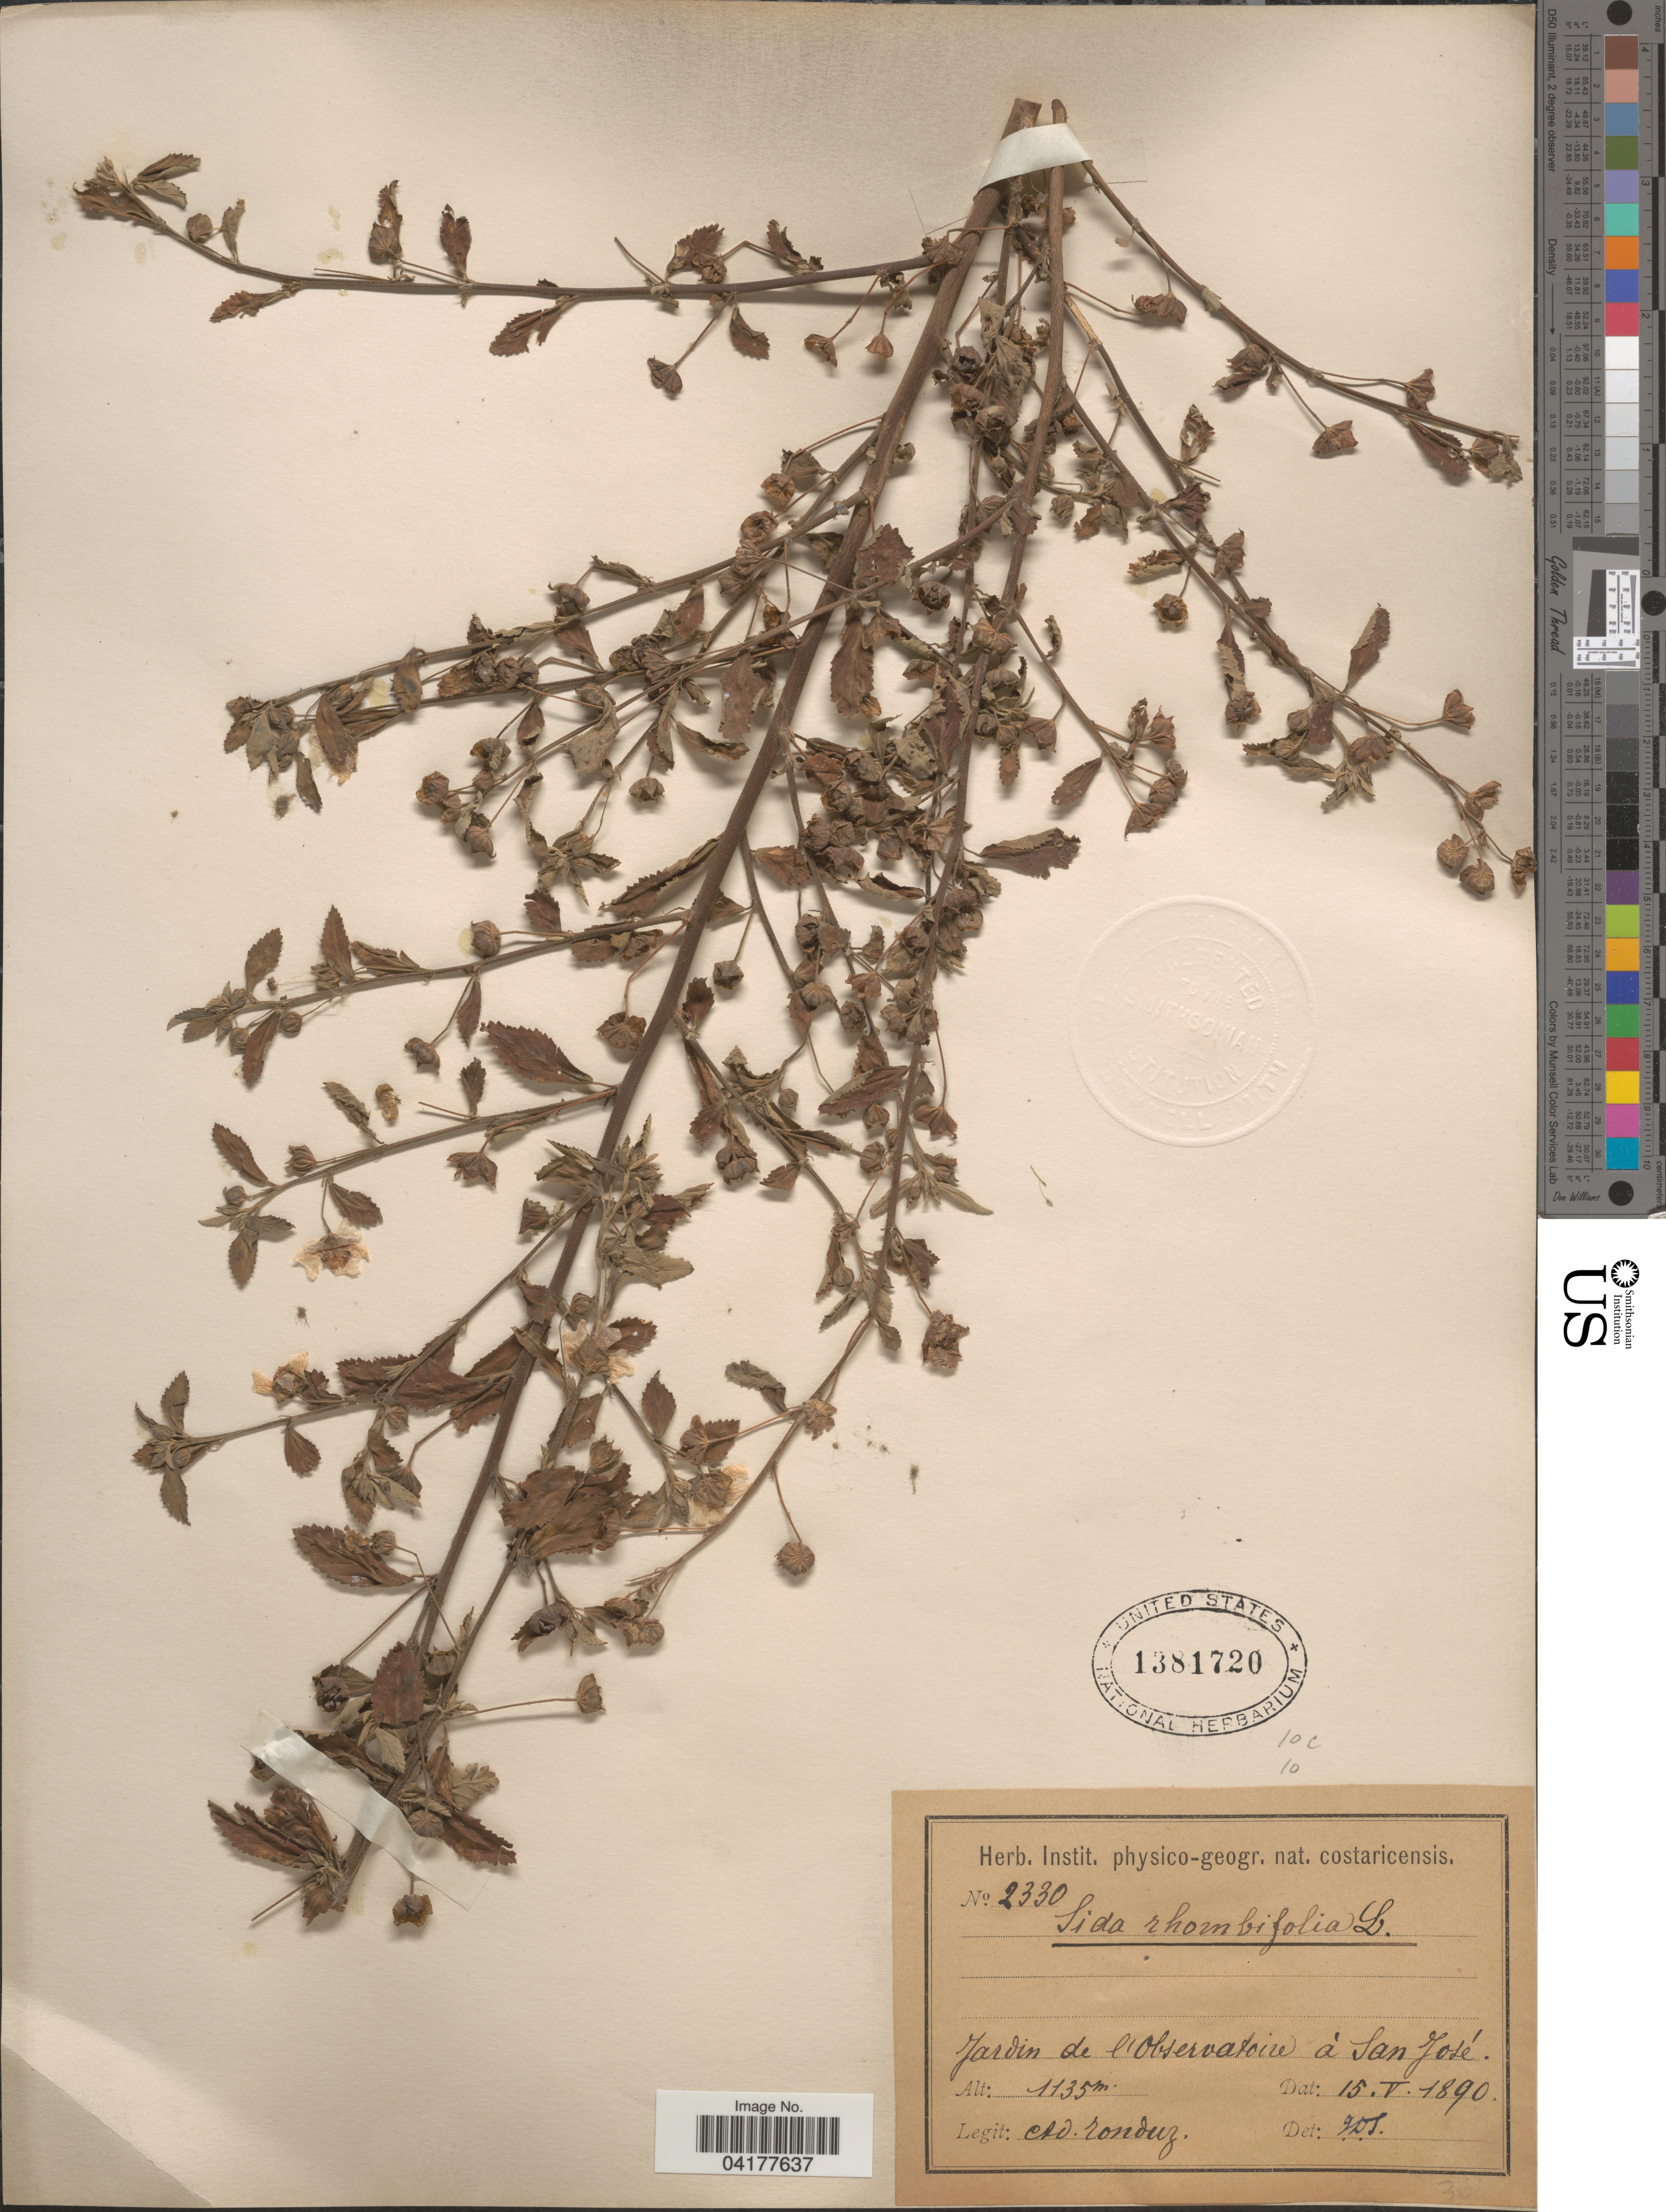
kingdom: Plantae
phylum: Tracheophyta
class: Magnoliopsida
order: Malvales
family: Malvaceae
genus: Sida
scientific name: Sida rhombifolia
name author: L.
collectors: A. Tonduz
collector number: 2330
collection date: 1890-05-15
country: Costa Rica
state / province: San José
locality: Jardin de l'Observatoire à San José.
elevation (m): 1135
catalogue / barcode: US 1381720